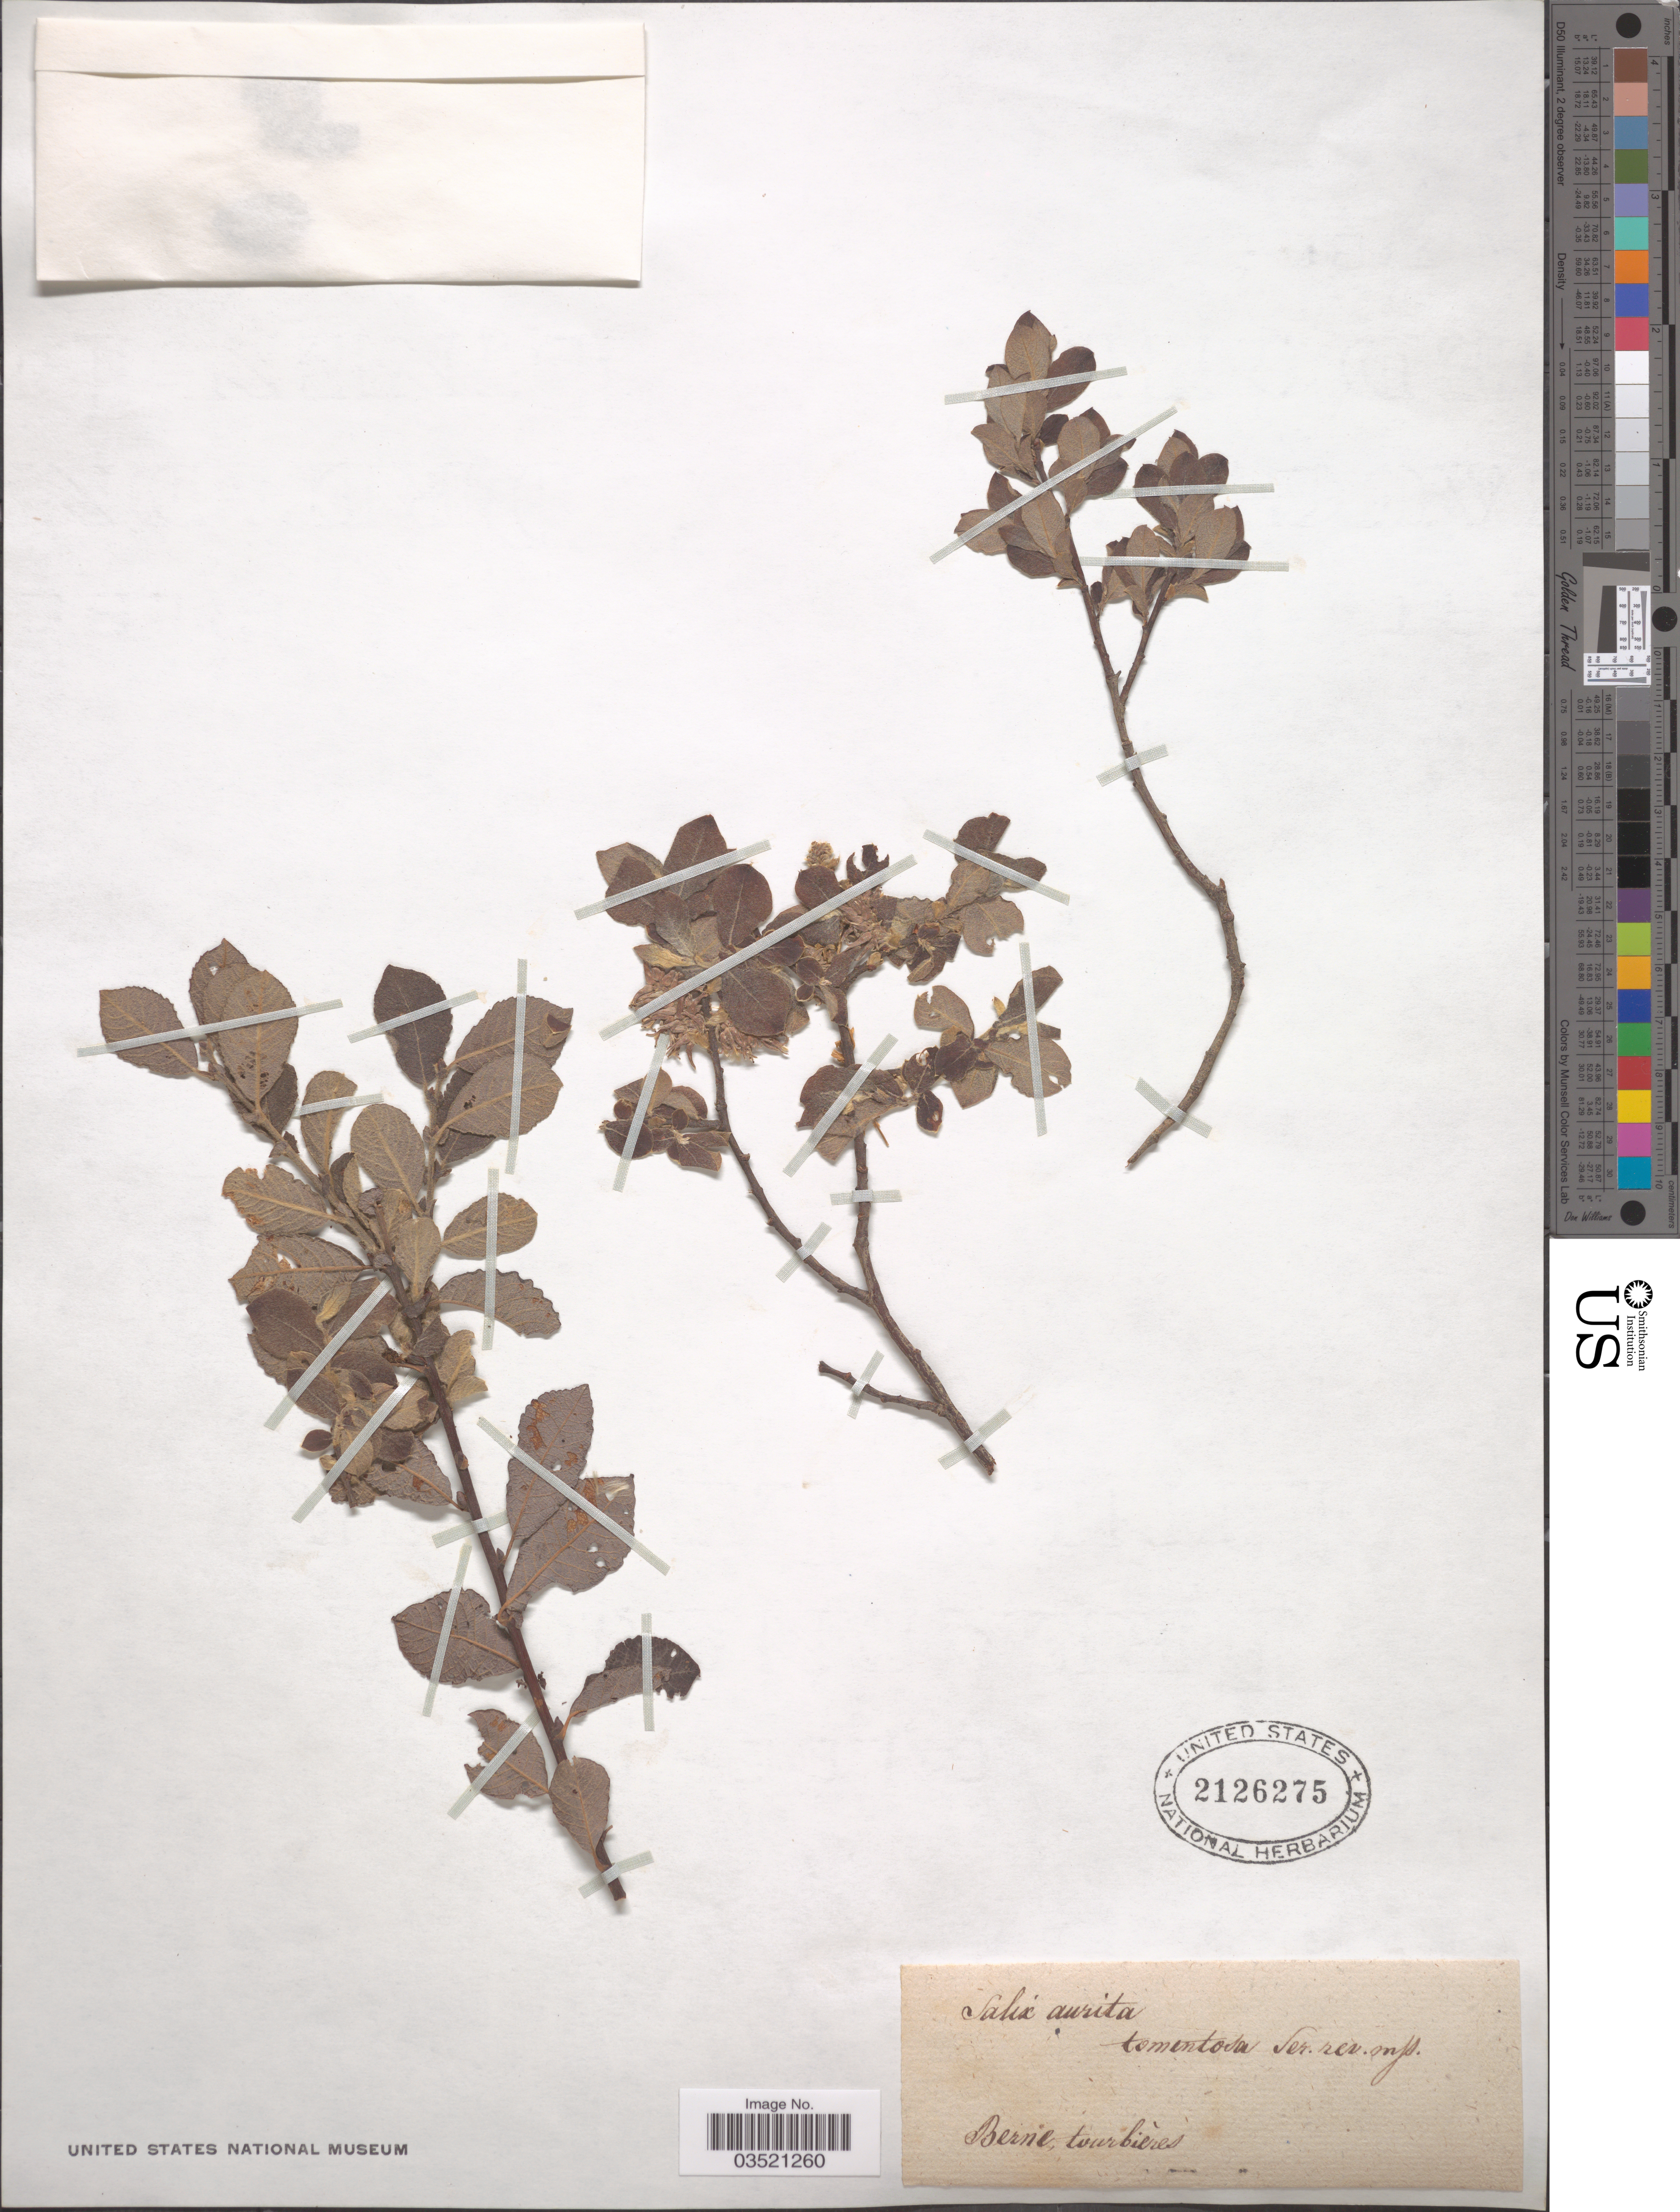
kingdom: Plantae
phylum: Tracheophyta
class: Magnoliopsida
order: Malpighiales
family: Salicaceae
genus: Salix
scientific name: Salix aurita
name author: L.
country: Switzerland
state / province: Bern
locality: Berne, tourbières.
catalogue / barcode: US 2126275